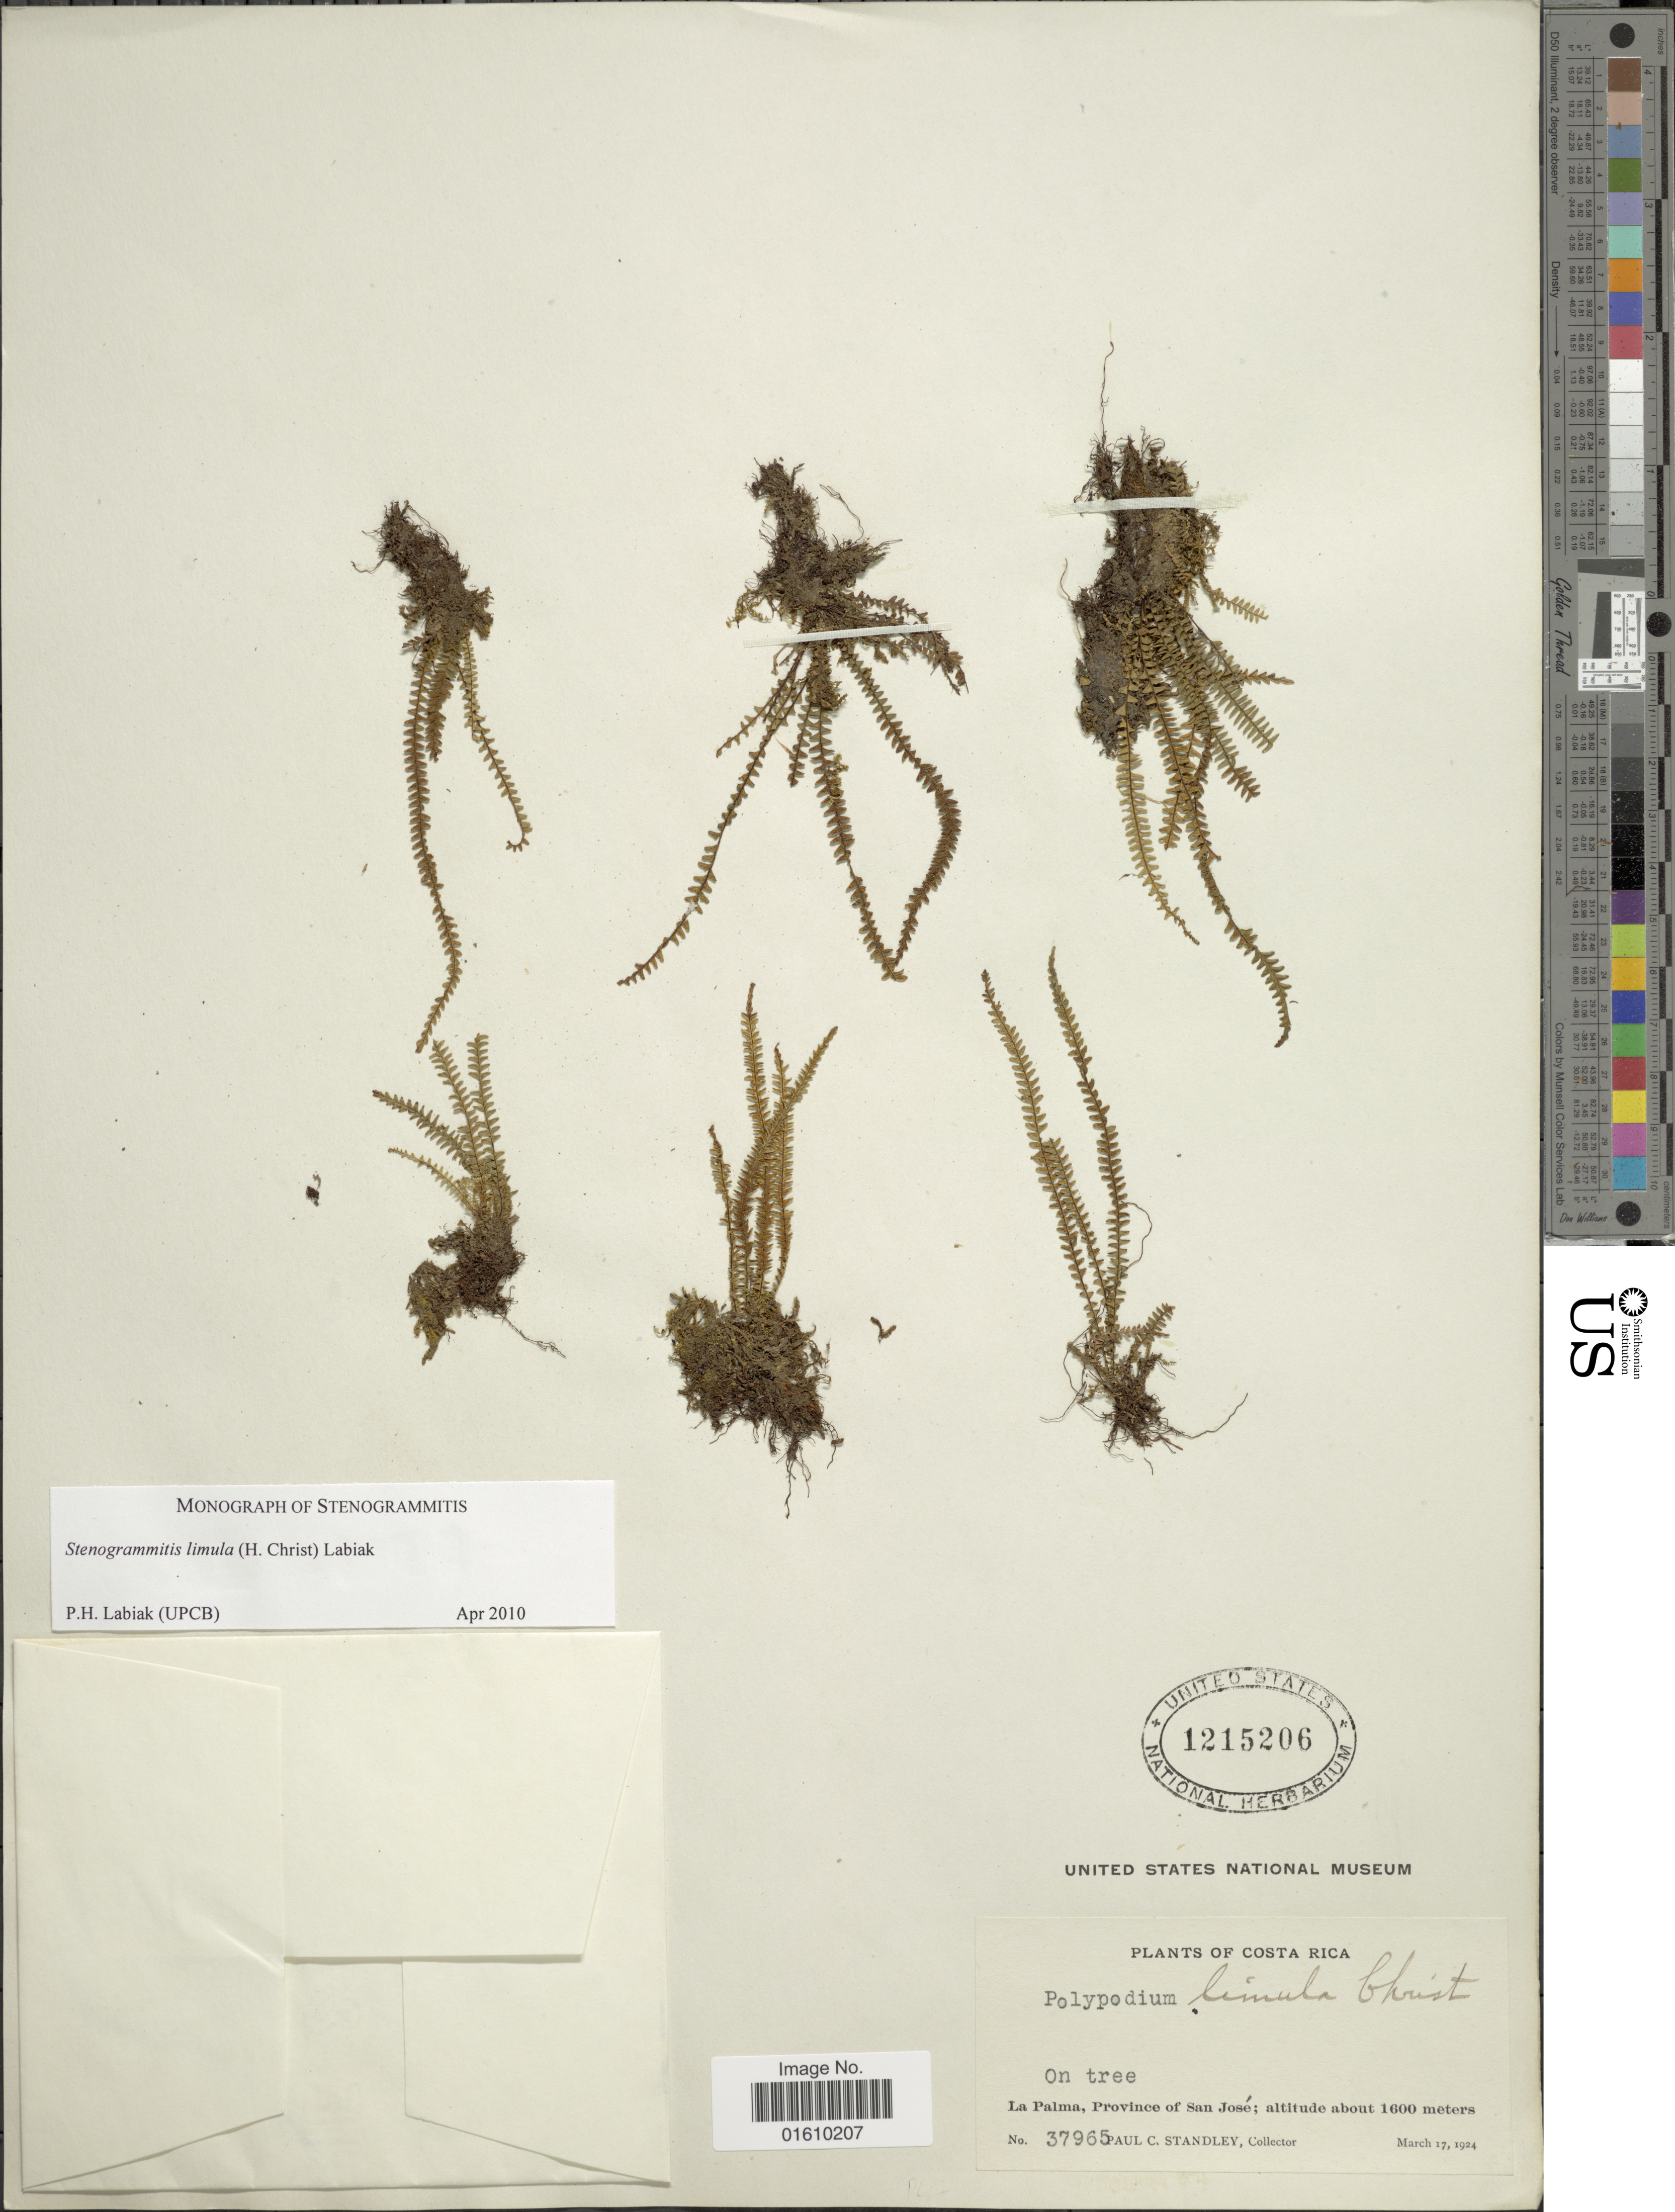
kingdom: Plantae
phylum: Tracheophyta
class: Polypodiopsida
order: Polypodiales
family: Polypodiaceae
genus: Stenogrammitis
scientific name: Stenogrammitis limula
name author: (Christ) Labiak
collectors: P. C. Standley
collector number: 37965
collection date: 1924-03-17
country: Costa Rica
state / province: San José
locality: La Palma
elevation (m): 1600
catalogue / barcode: US 1215206